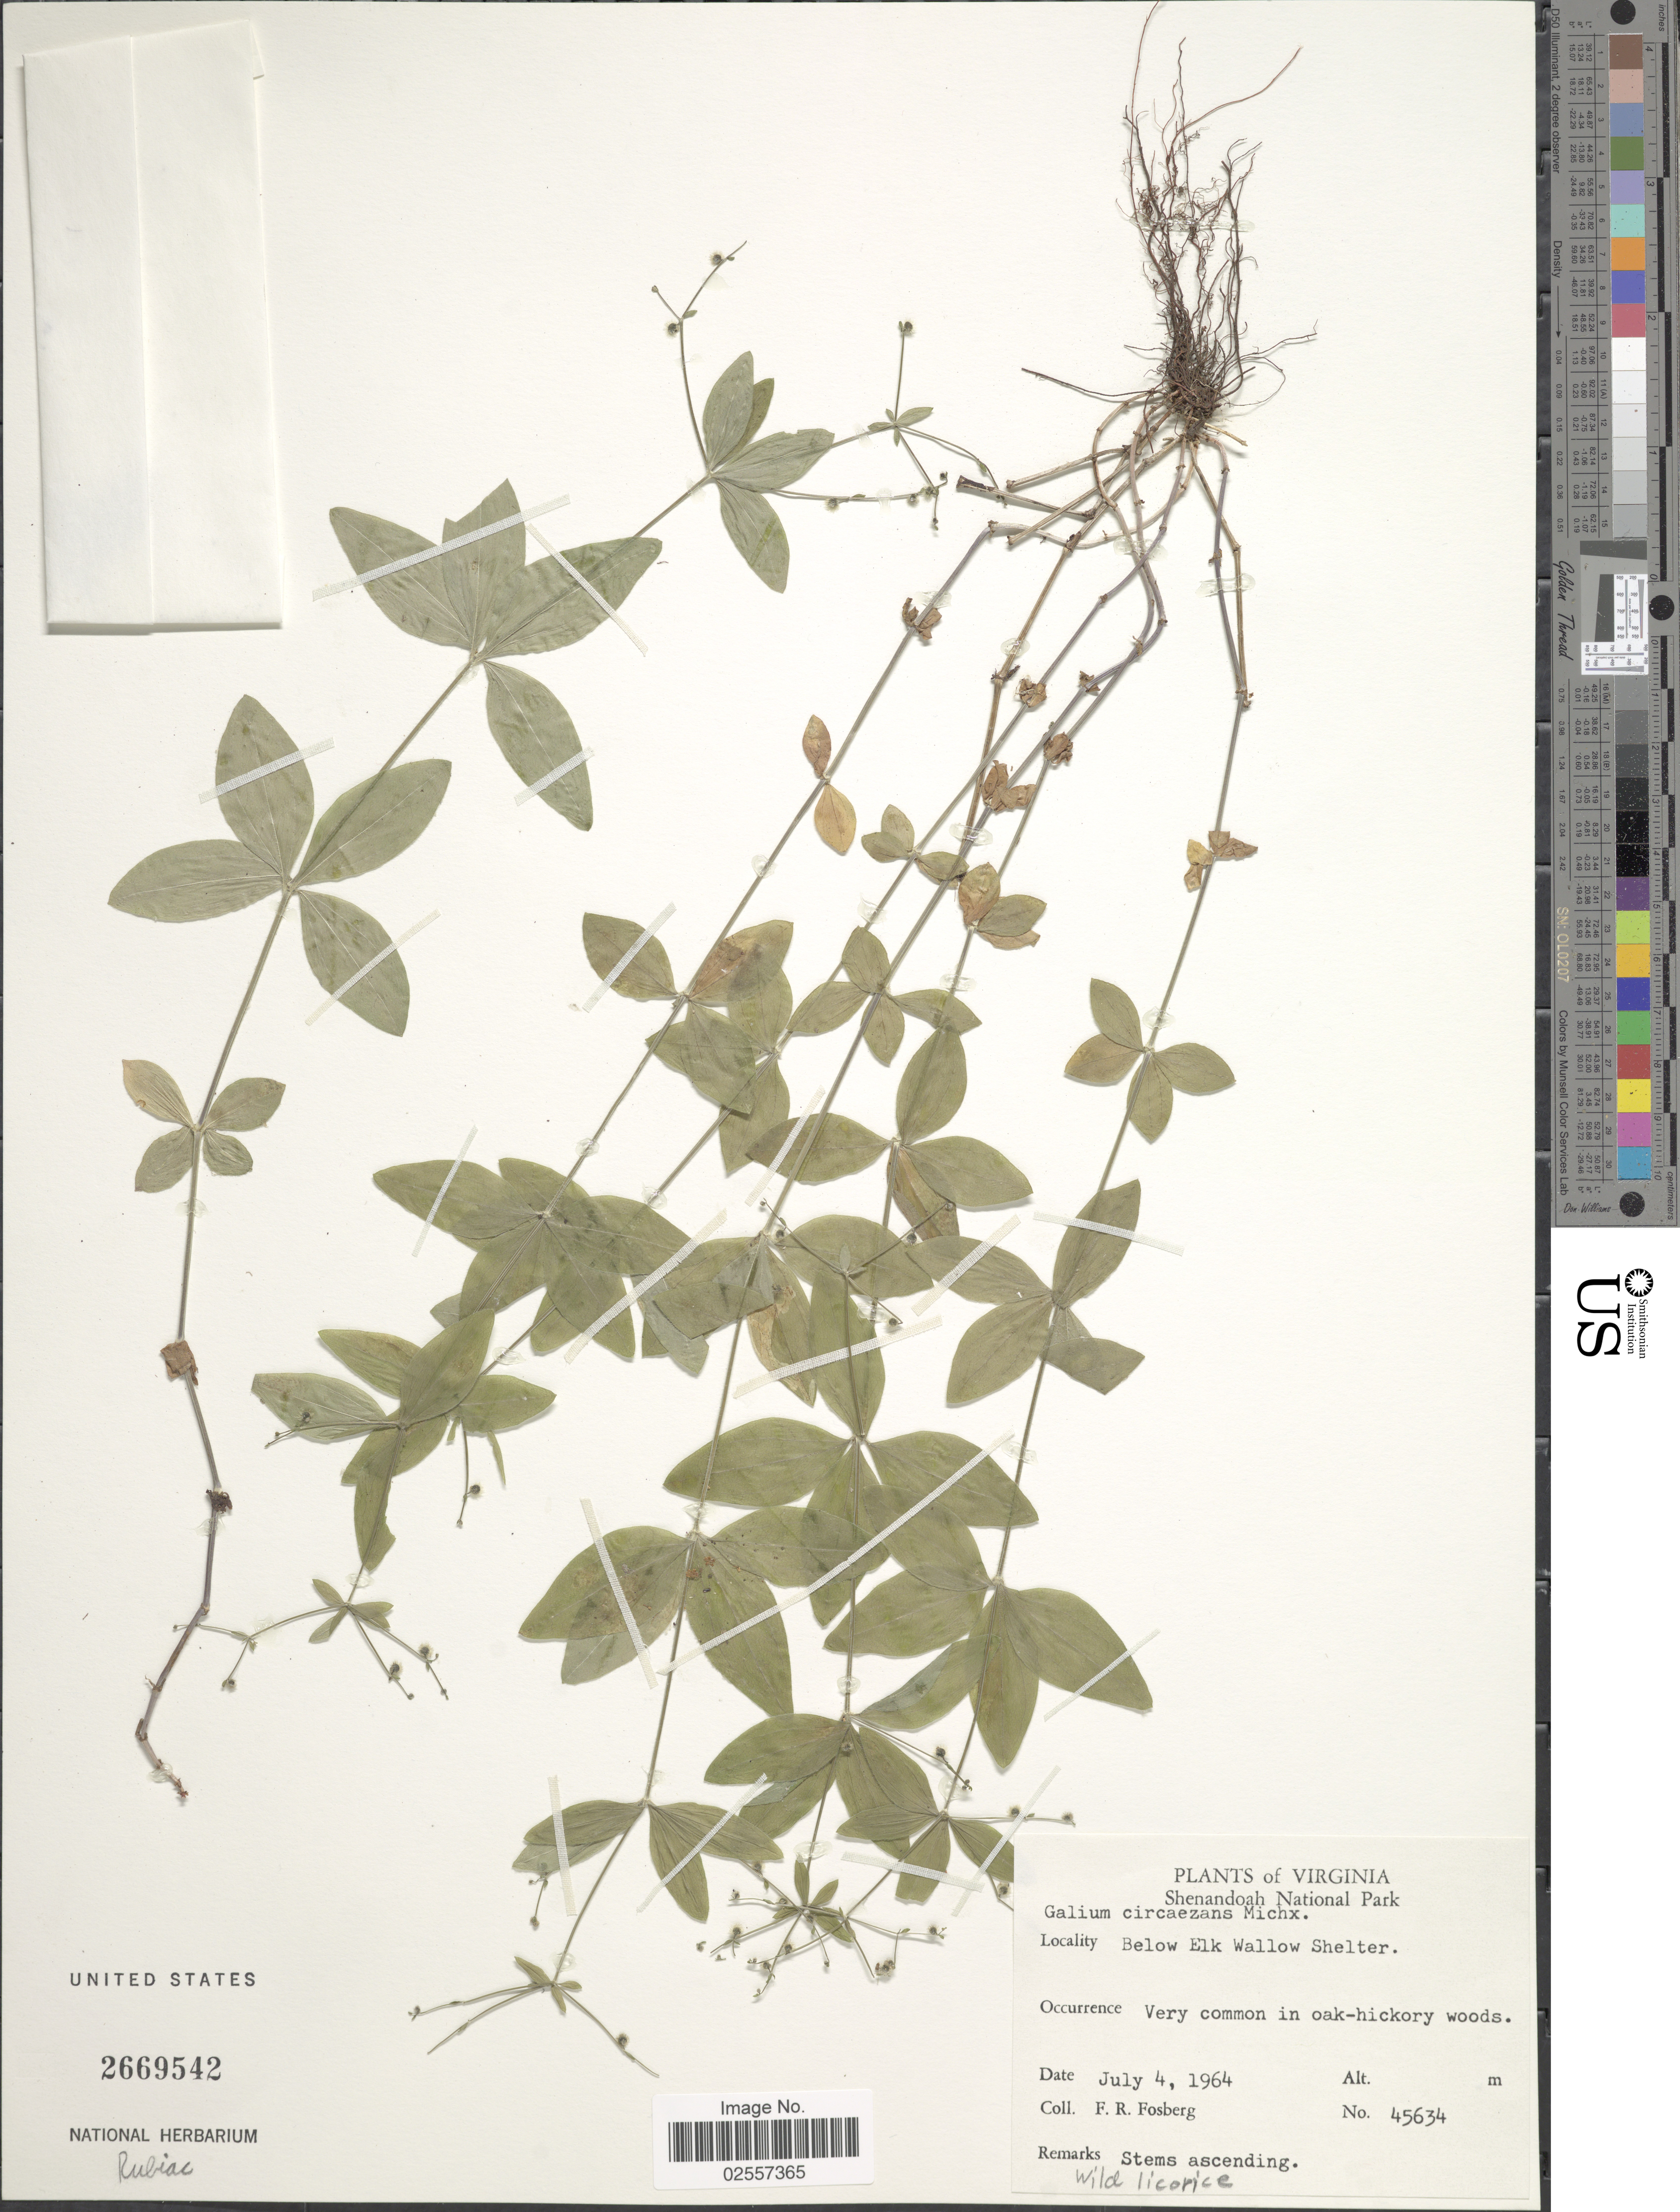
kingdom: Plantae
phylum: Tracheophyta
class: Magnoliopsida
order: Gentianales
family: Rubiaceae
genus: Galium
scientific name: Galium circaezans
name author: Michx.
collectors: F. R. Fosberg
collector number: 45634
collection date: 1964-07-04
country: United States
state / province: Virginia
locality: Shenandoah National Park. Below Elk Wallow Shelter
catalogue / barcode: US 2669542